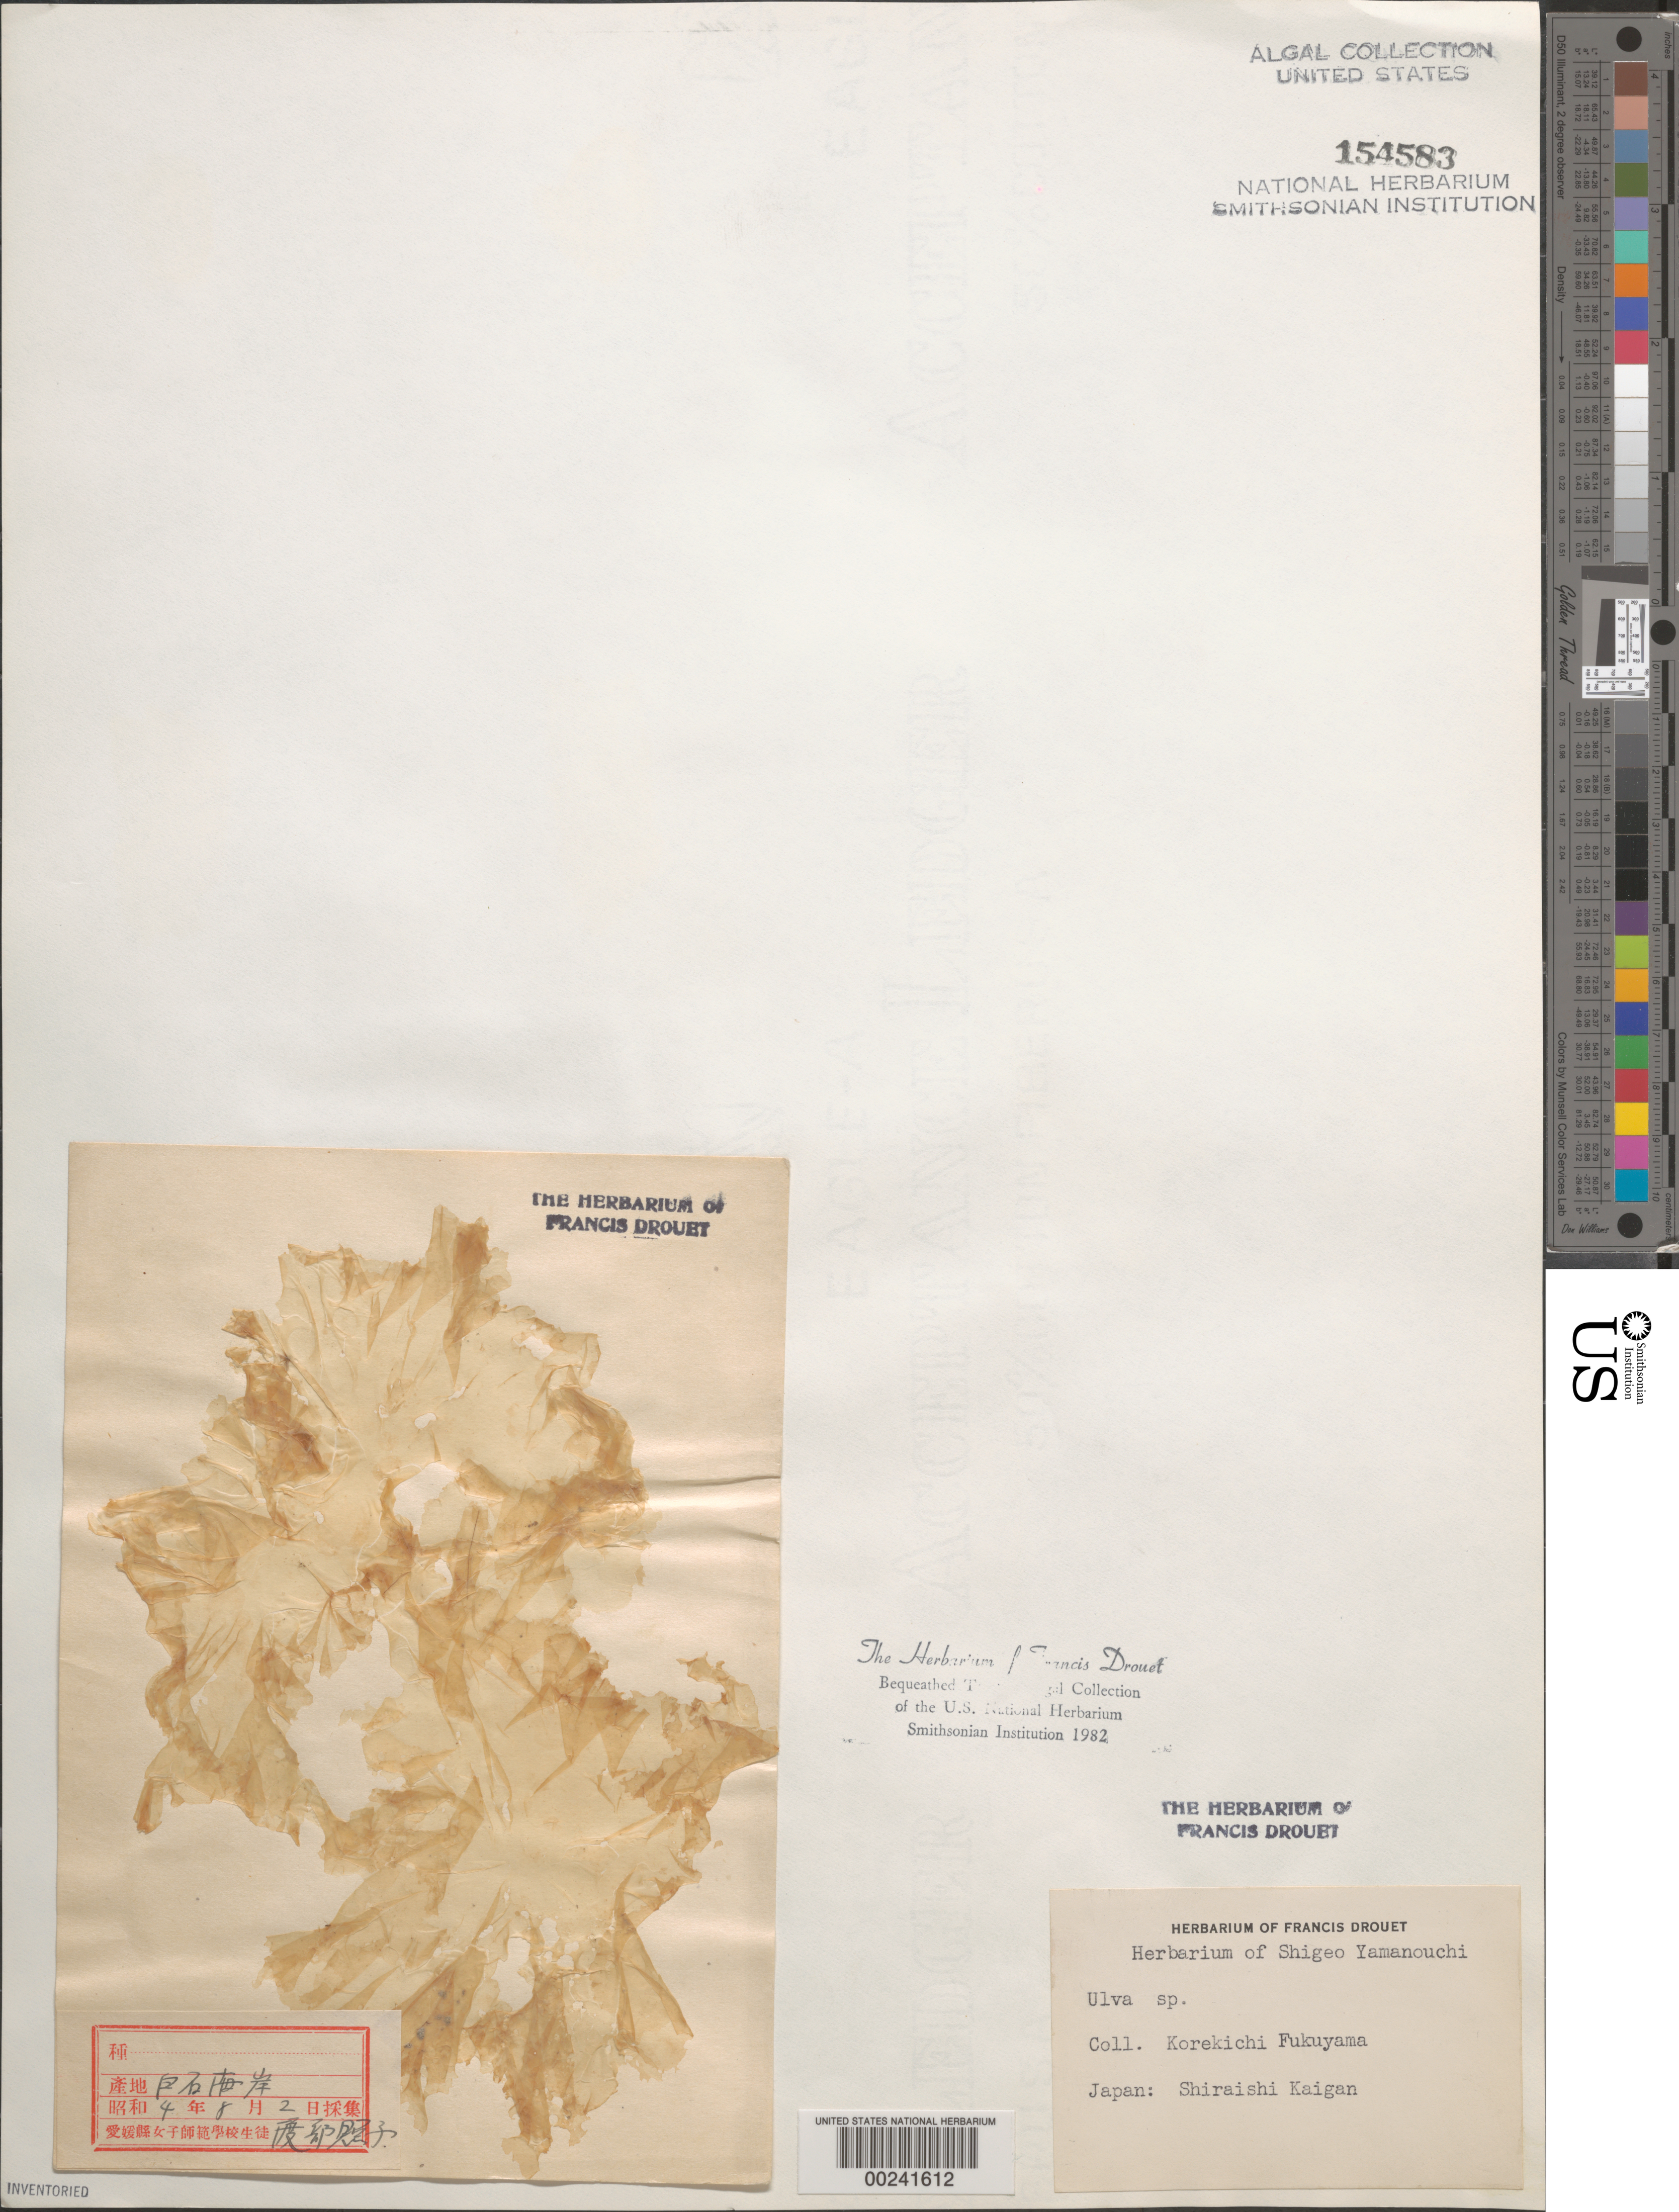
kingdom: Plantae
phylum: Chlorophyta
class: Ulvophyceae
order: Ulvales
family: Ulvaceae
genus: Ulva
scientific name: Ulva sp.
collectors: K. Fukuyama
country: Japan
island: Honshu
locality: Shiraishi Kaigan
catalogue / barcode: US 154583